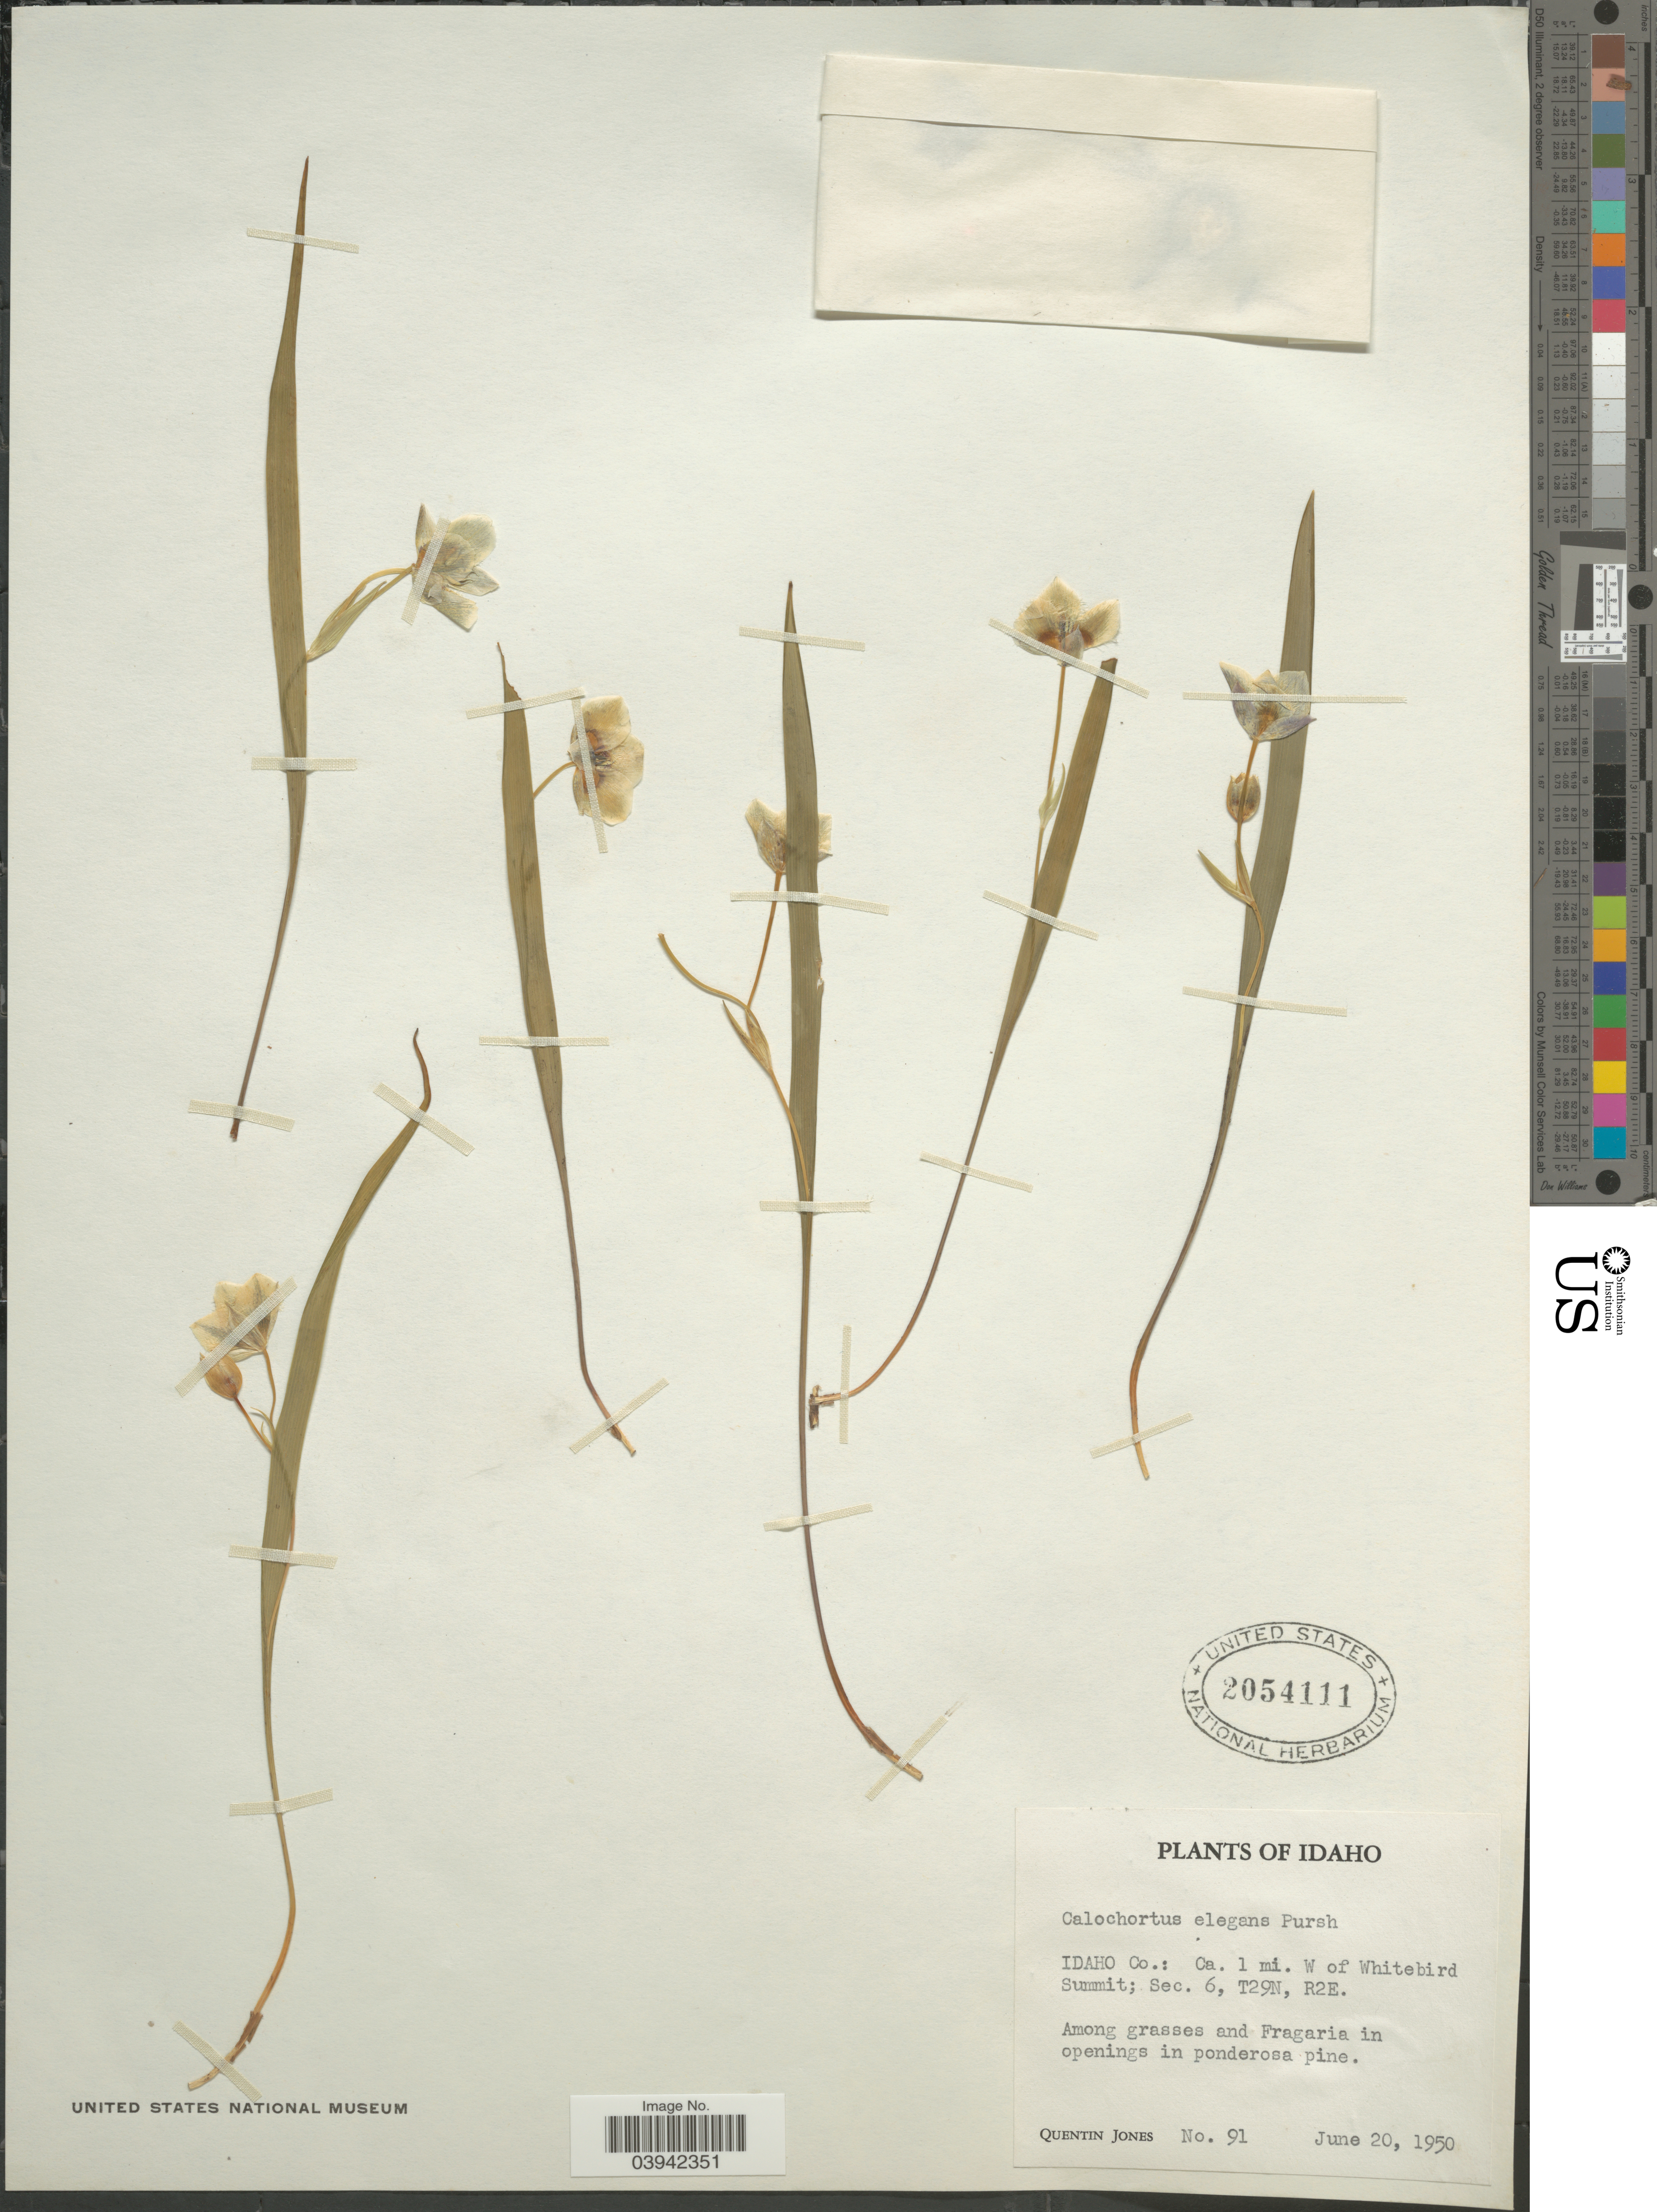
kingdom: Plantae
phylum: Tracheophyta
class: Liliopsida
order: Liliales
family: Liliaceae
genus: Calochortus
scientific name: Calochortus elegans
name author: Pursh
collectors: Q. Jones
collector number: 91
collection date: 1950-06-20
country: United States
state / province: Idaho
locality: Idaho Co.: Ca. 1 mi. W of Whitebird Summit; Sec. 6, T29N, R2E. Among grasses and Fragaria in openings in ponderosa pine.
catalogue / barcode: US 2054111